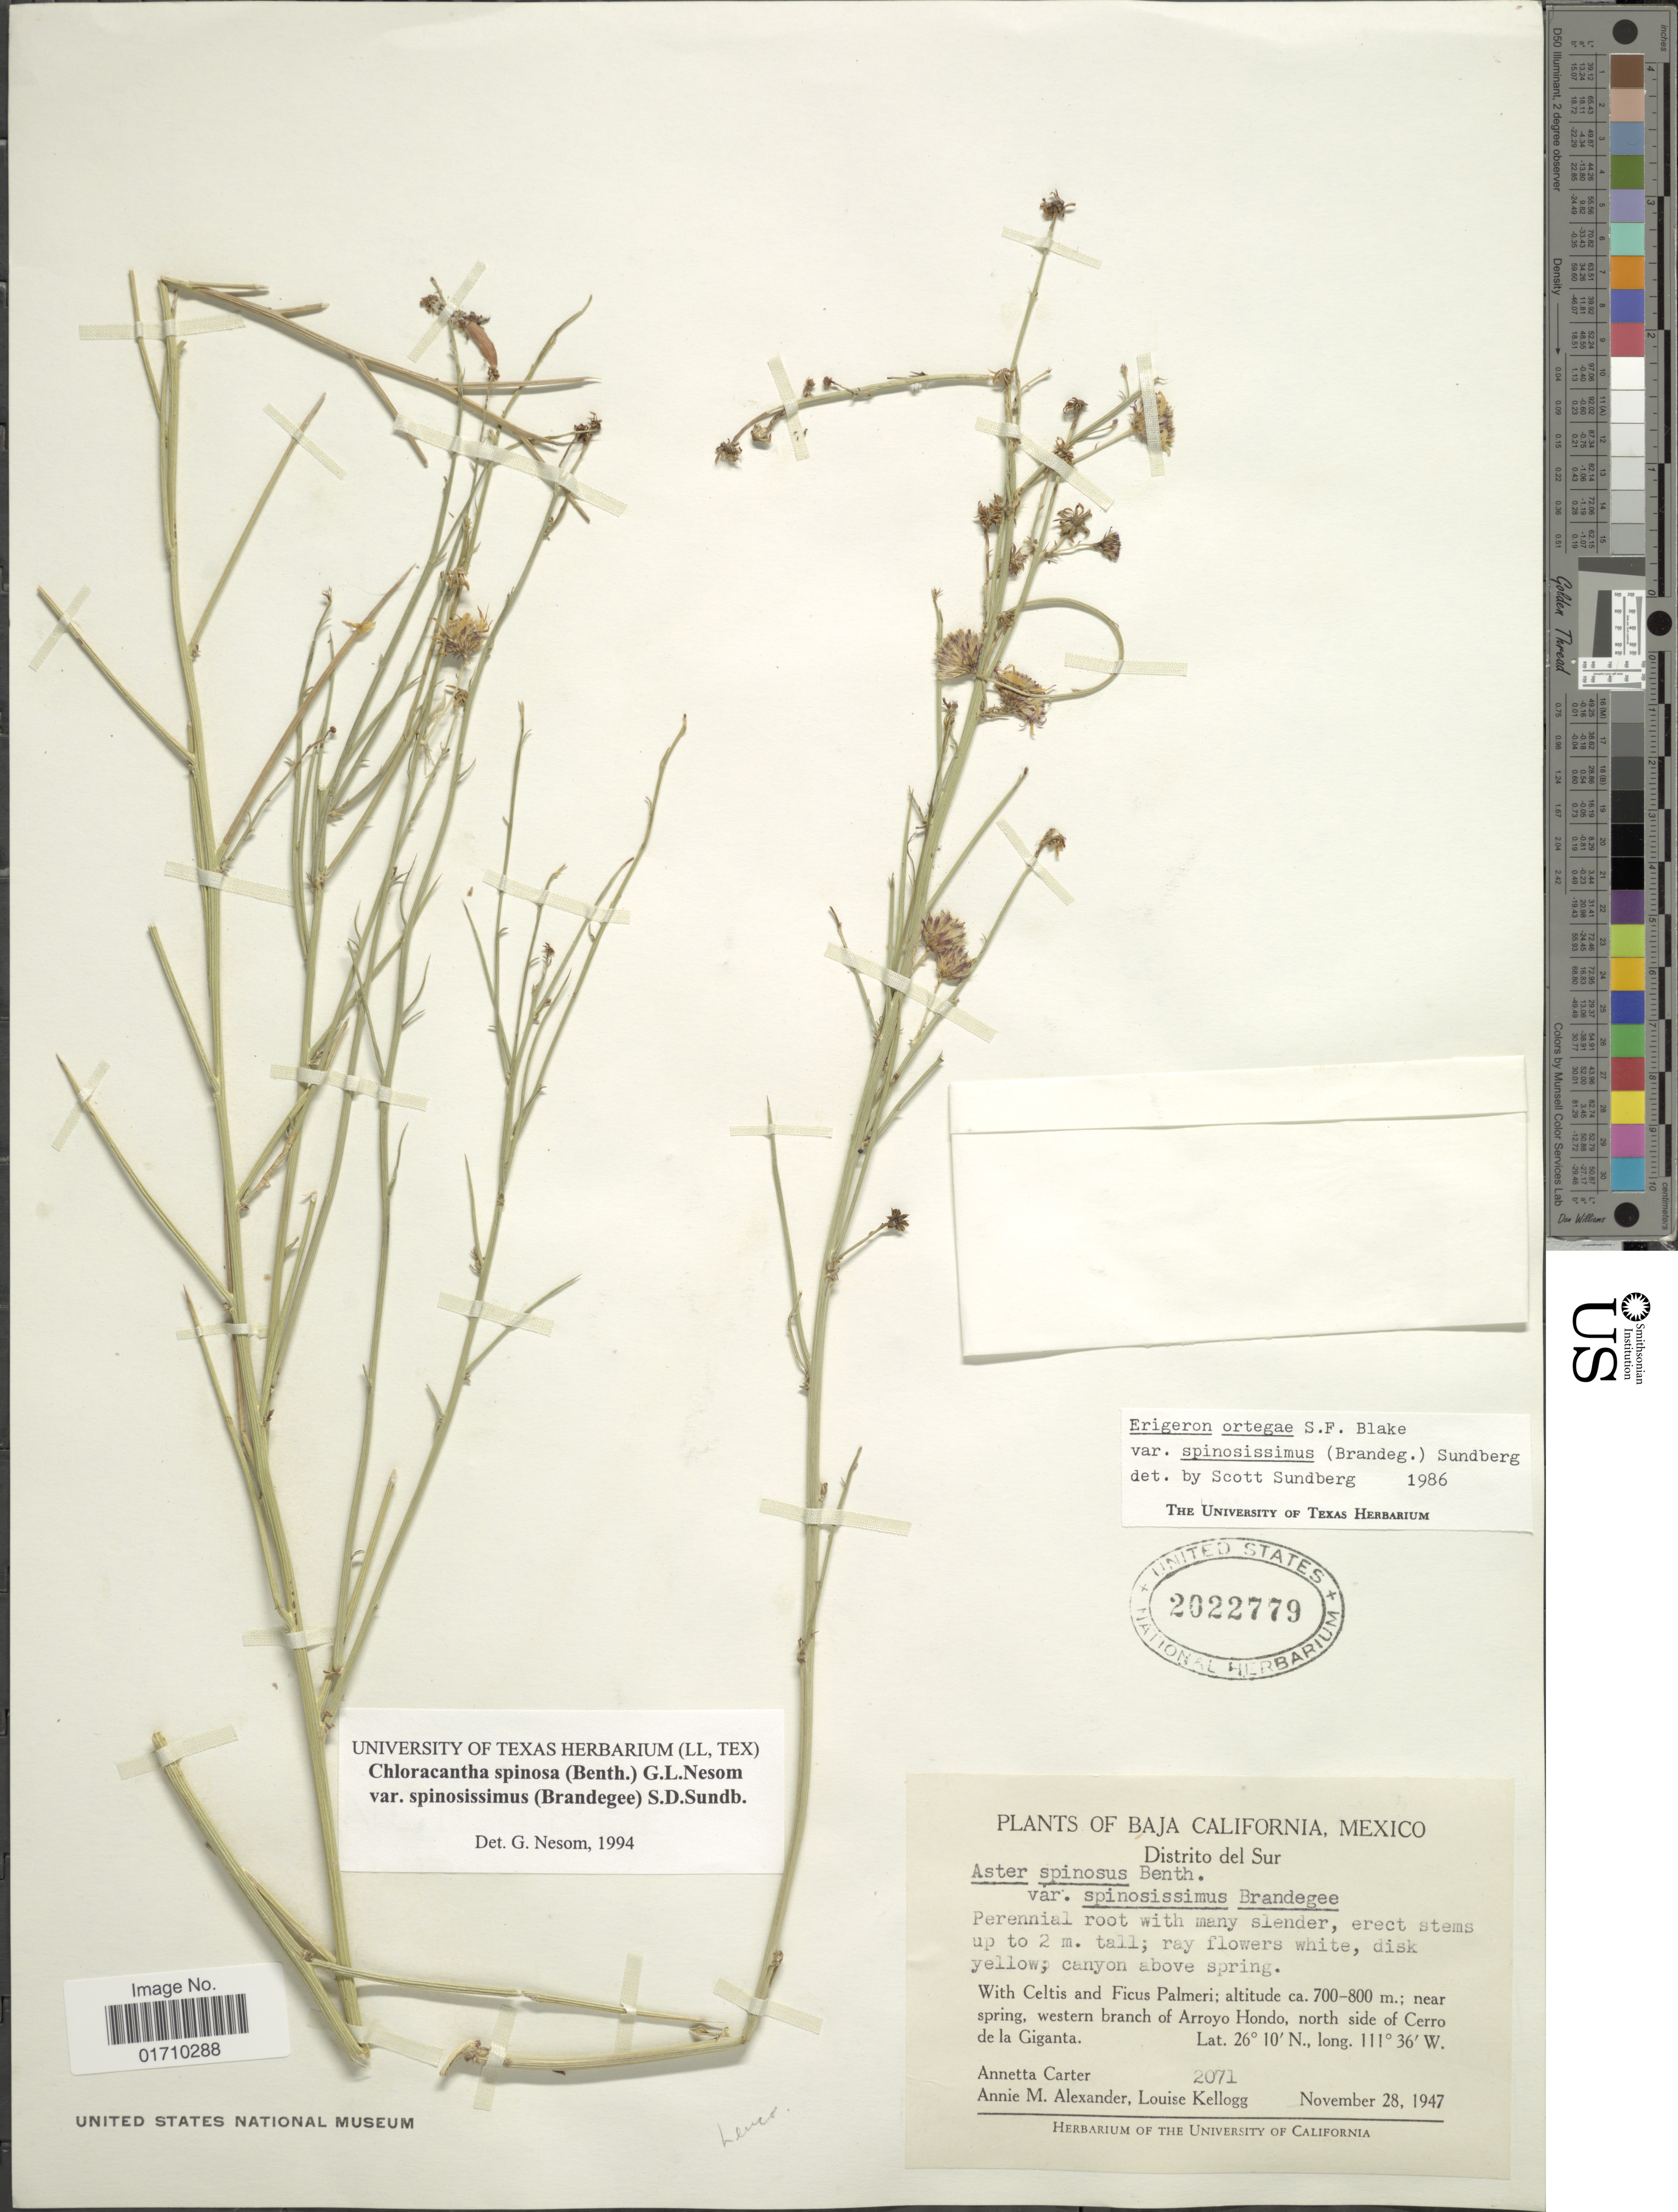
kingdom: Plantae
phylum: Tracheophyta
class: Magnoliopsida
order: Asterales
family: Asteraceae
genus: Chloracantha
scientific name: Chloracantha spinosa var. spinosissima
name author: (Brandegee) S.D. Sundb.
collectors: A. Carter, A. M. Alexander & L. Kellogg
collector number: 2071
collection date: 1947-11-28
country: Mexico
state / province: Baja California Sur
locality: Distrito del Sur, With Celtis and Ficus Palmeru; near spring, western branch of Arroyo Hondo, north side of Cerro de la Giganta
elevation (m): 700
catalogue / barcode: US 2022779